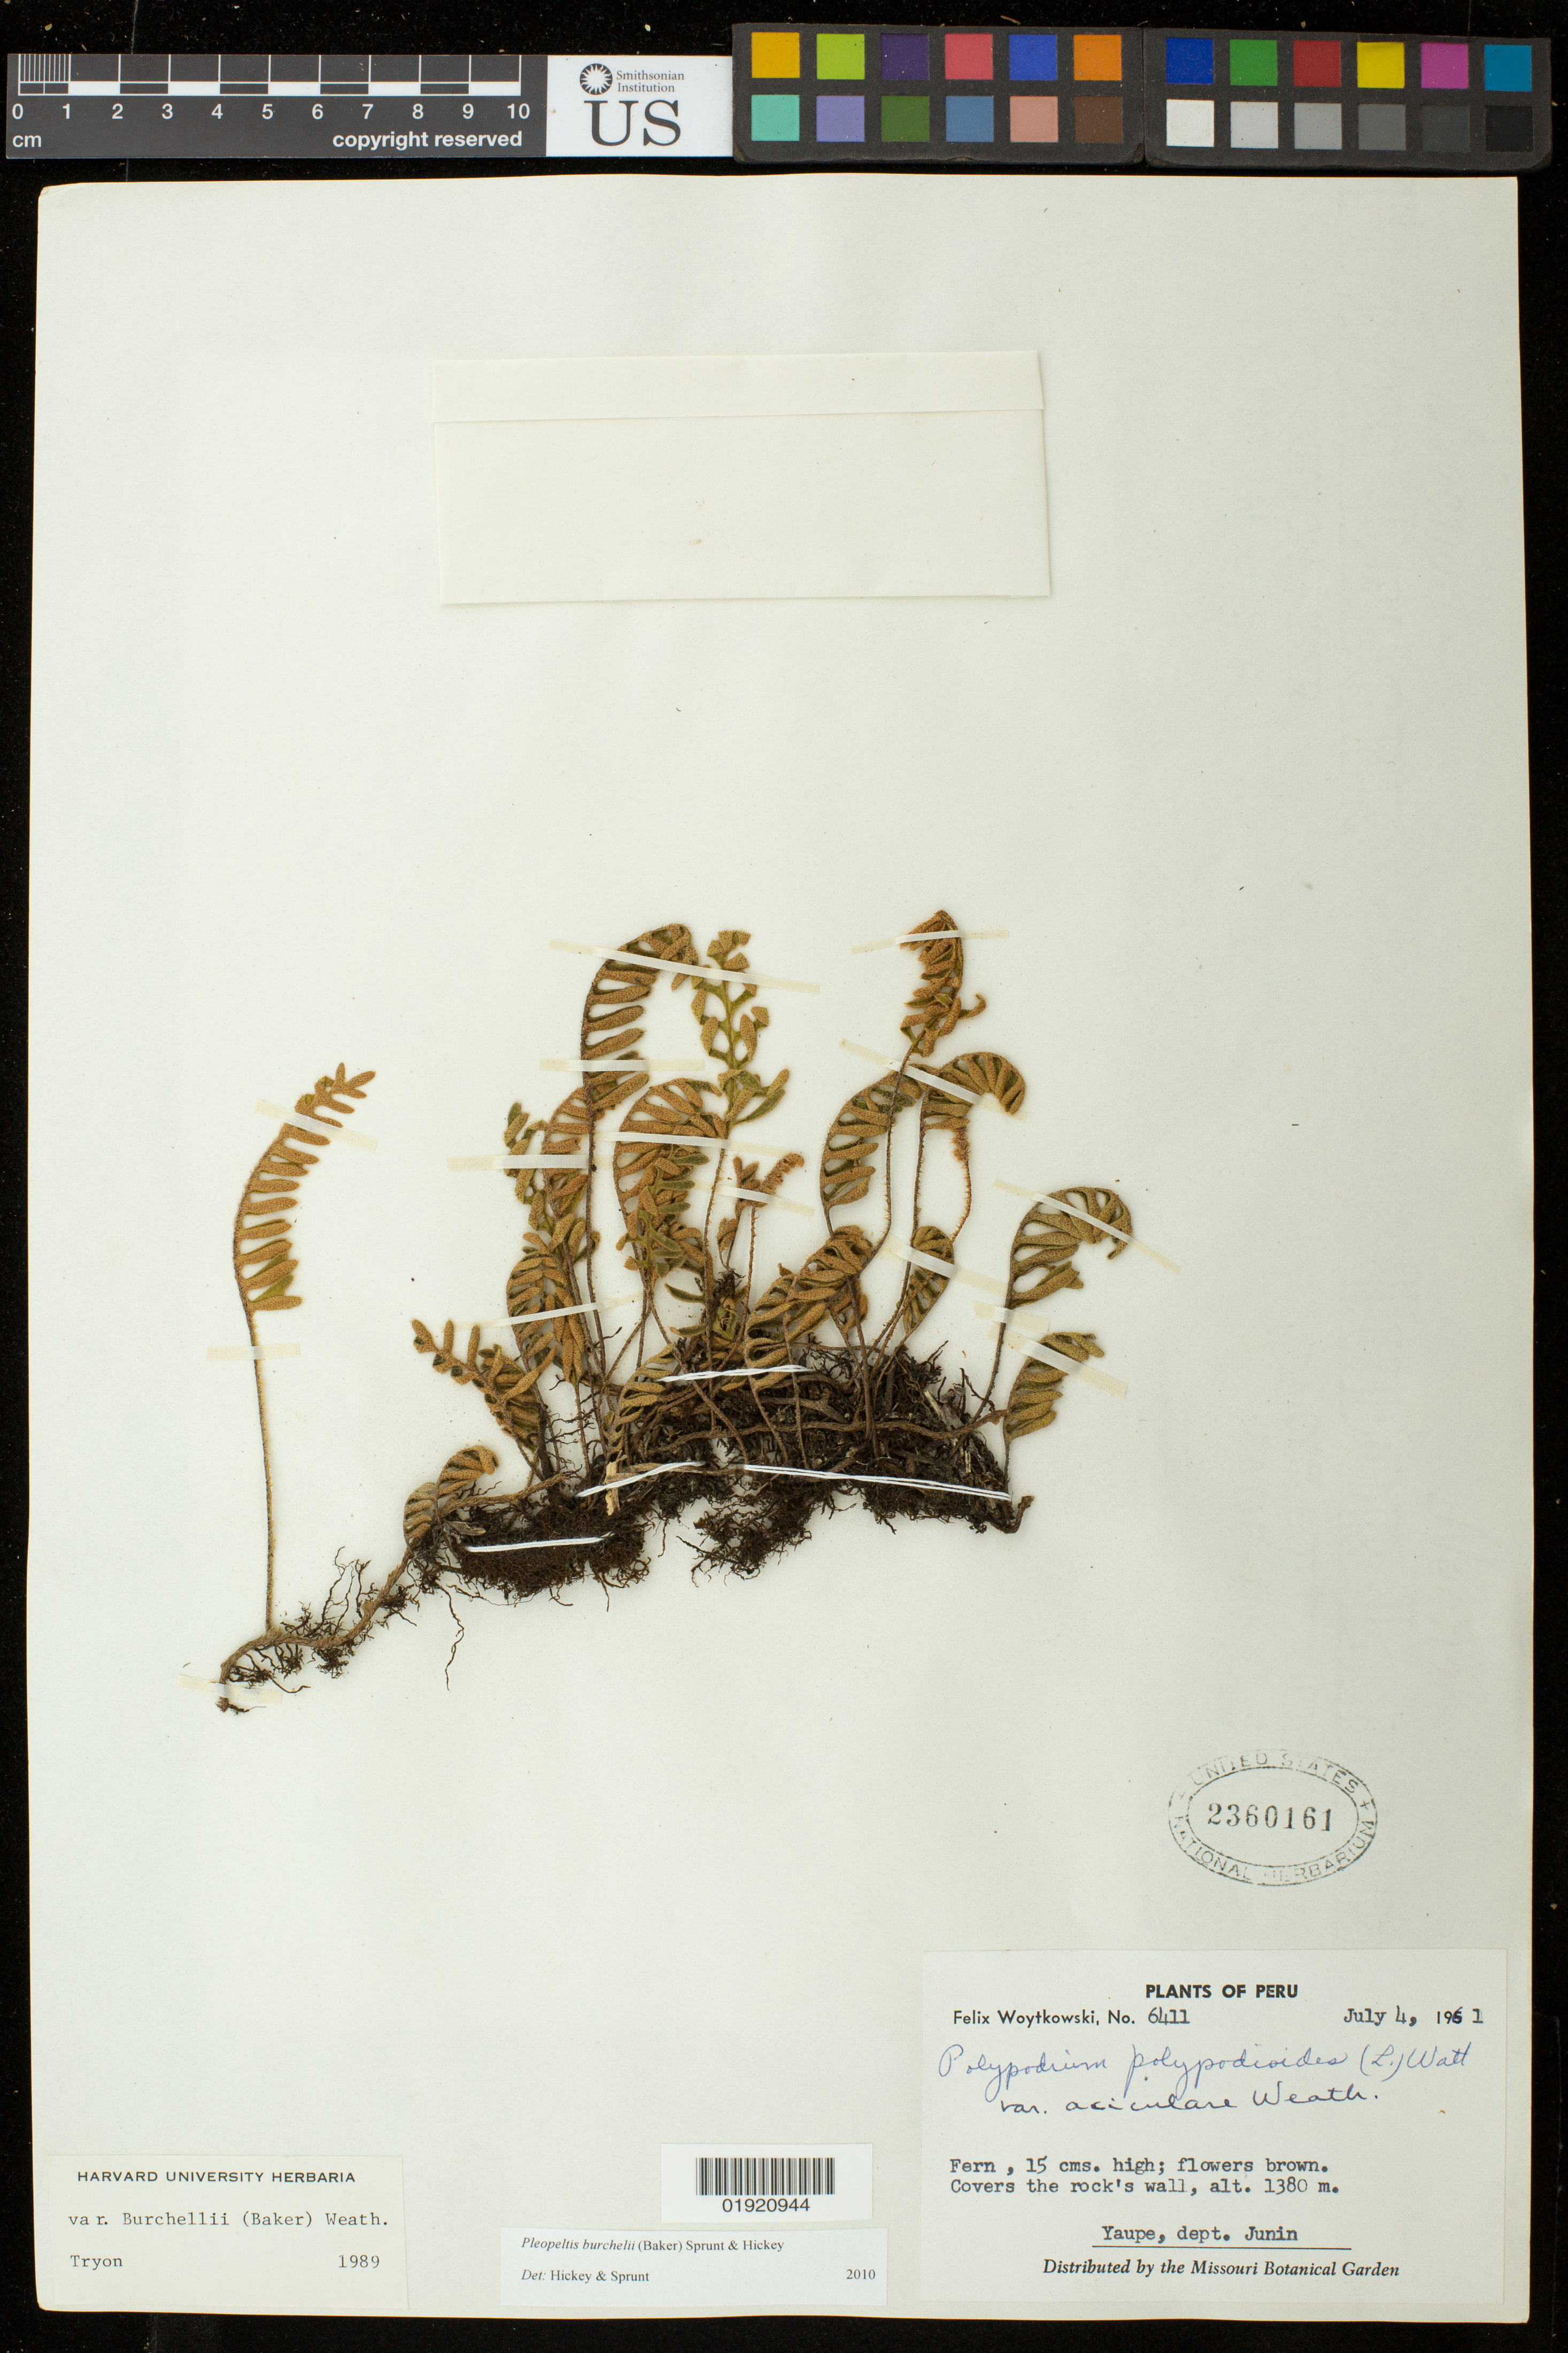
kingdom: Plantae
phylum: Tracheophyta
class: Polypodiopsida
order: Polypodiales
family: Polypodiaceae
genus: Pleopeltis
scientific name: Pleopeltis burchellii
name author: (Baker) Sprunt & Hickey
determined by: Sprunt, S. V.; Hickey, R. J.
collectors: F. Woytkowski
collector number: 6411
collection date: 1961-07-04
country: Peru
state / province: Junín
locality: Yaupe, dept. Junin.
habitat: Covers the rock's wall.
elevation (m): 1380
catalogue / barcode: US 2360161